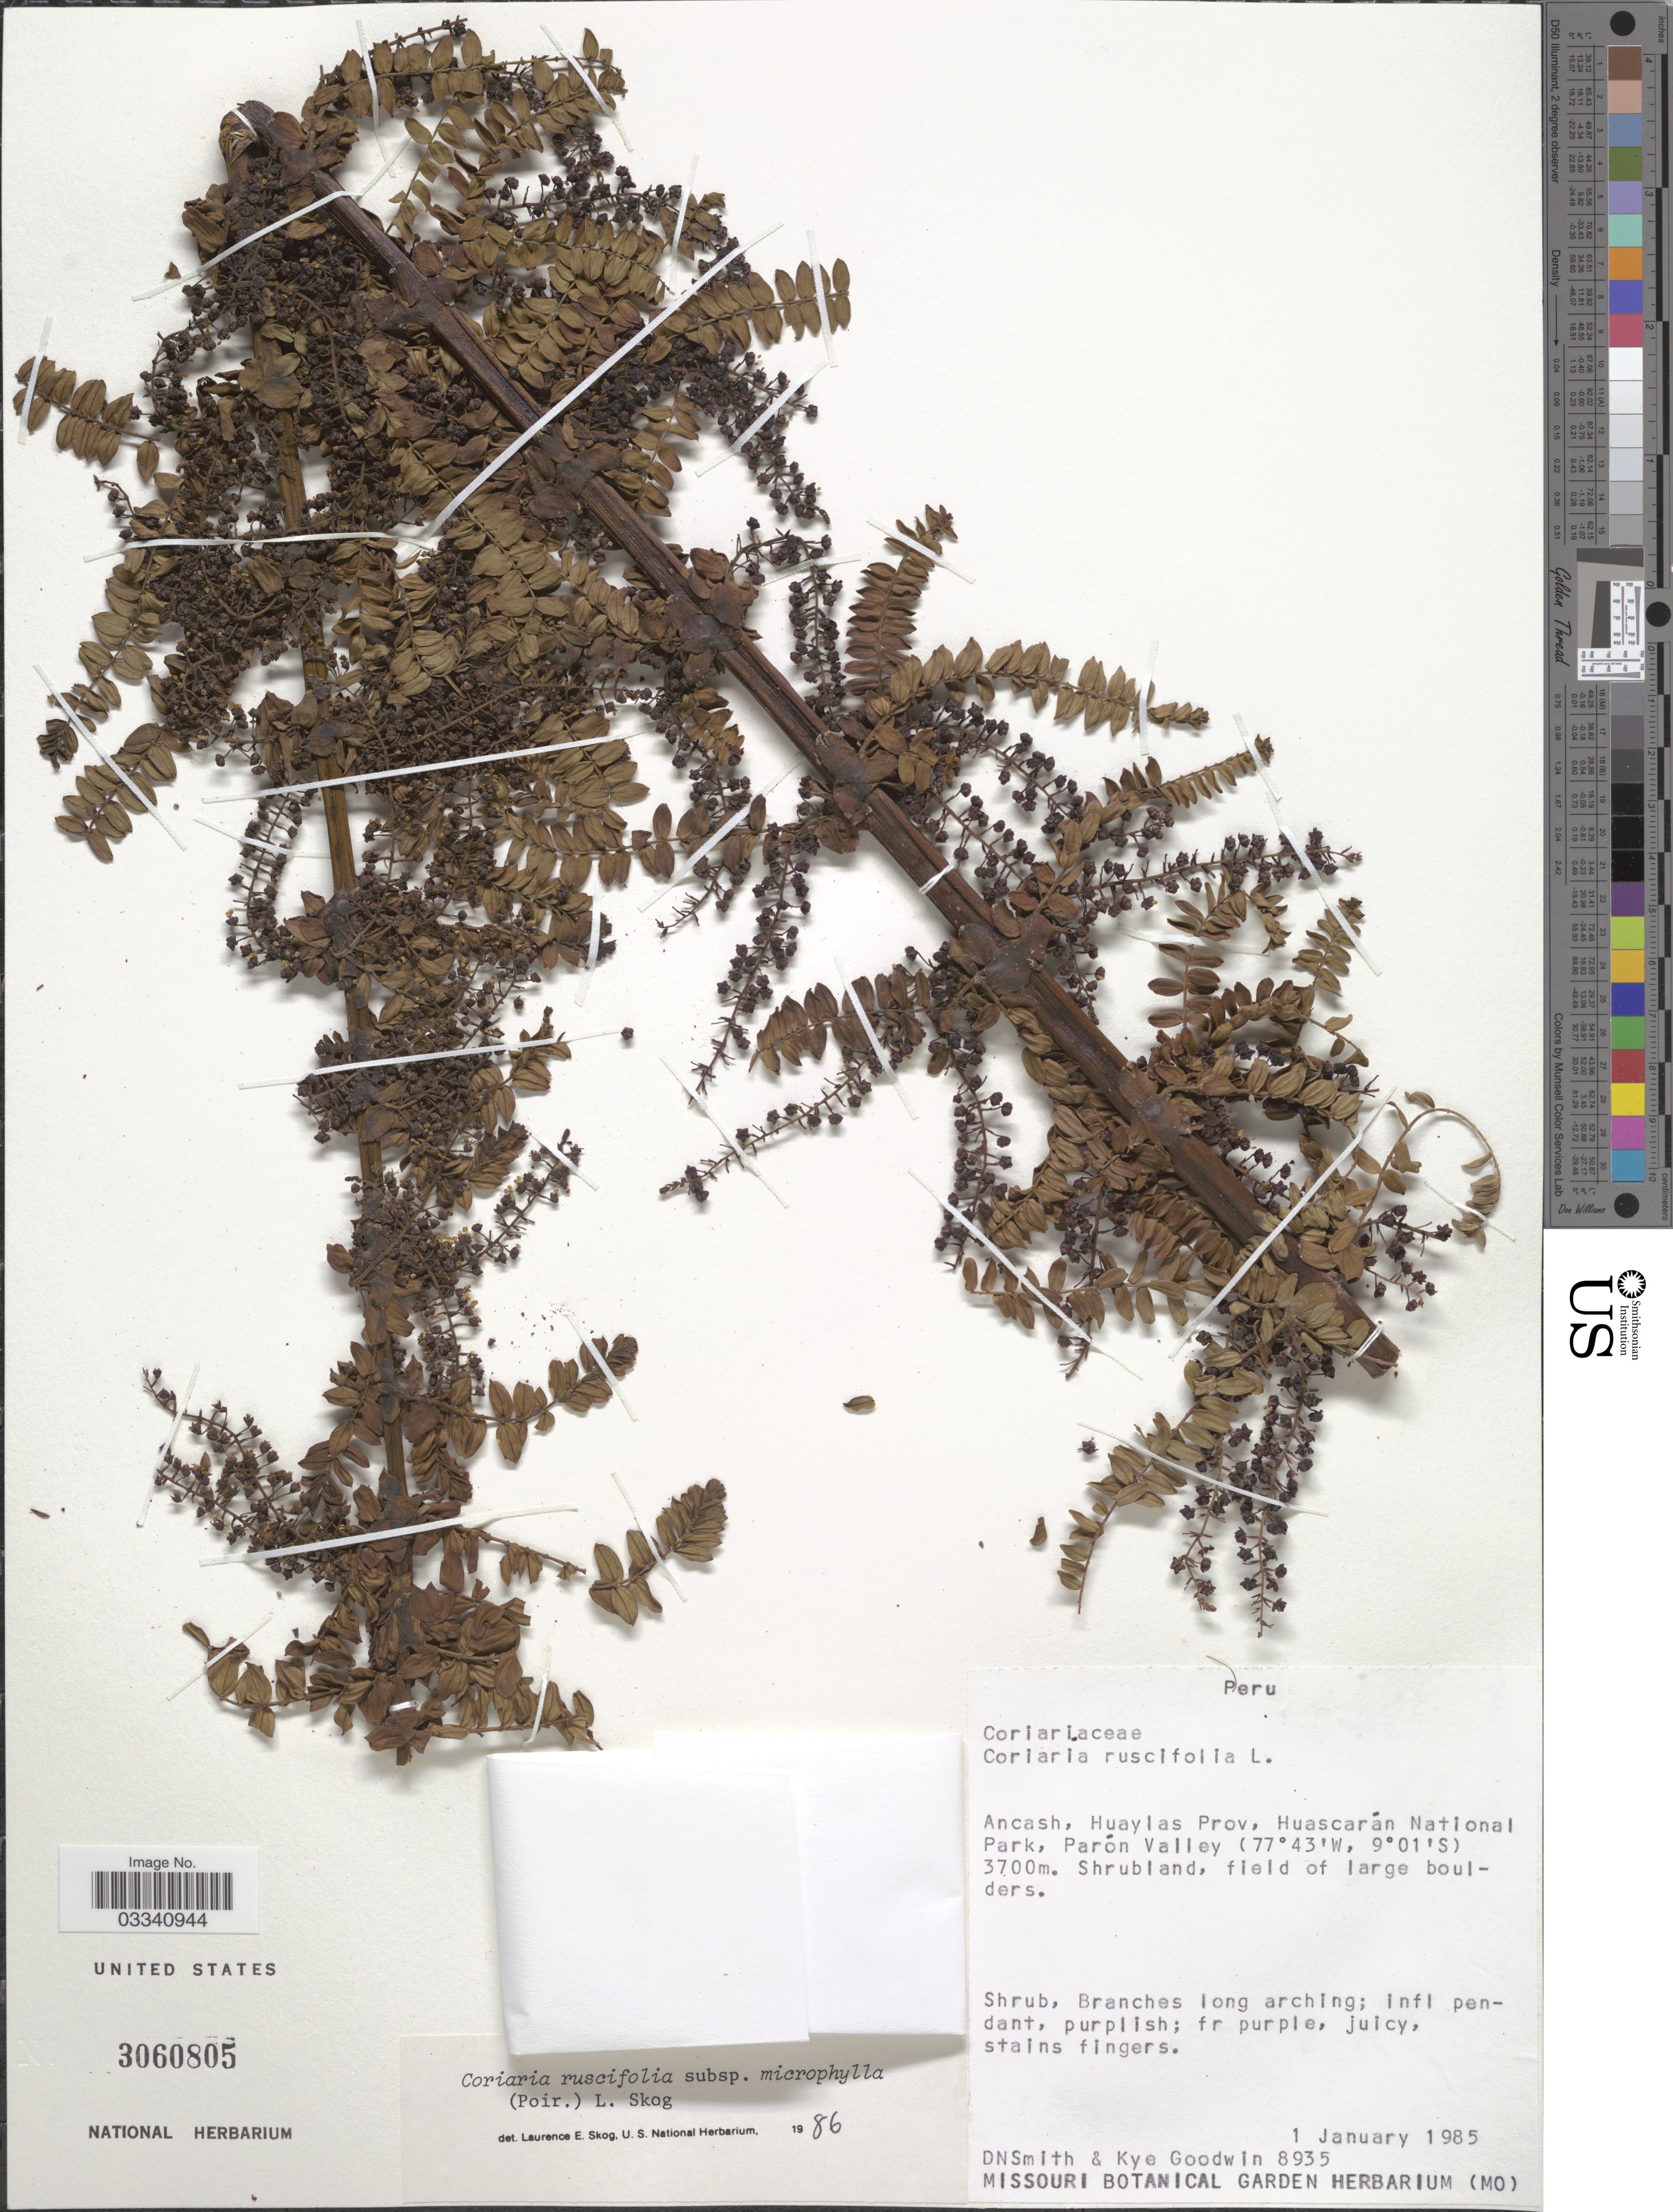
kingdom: Plantae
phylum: Tracheophyta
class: Magnoliopsida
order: Cucurbitales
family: Coriariaceae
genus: Coriaria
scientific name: Coriaria ruscifolia subsp. microphylla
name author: (Poir.) L.E. Skog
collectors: D. Smith & K. Goodwin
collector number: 8935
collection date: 1985-01-01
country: Peru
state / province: Ancash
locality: Huaylas Prov. Huascarán National Park, Parón Valley.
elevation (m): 3700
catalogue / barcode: US 3060805